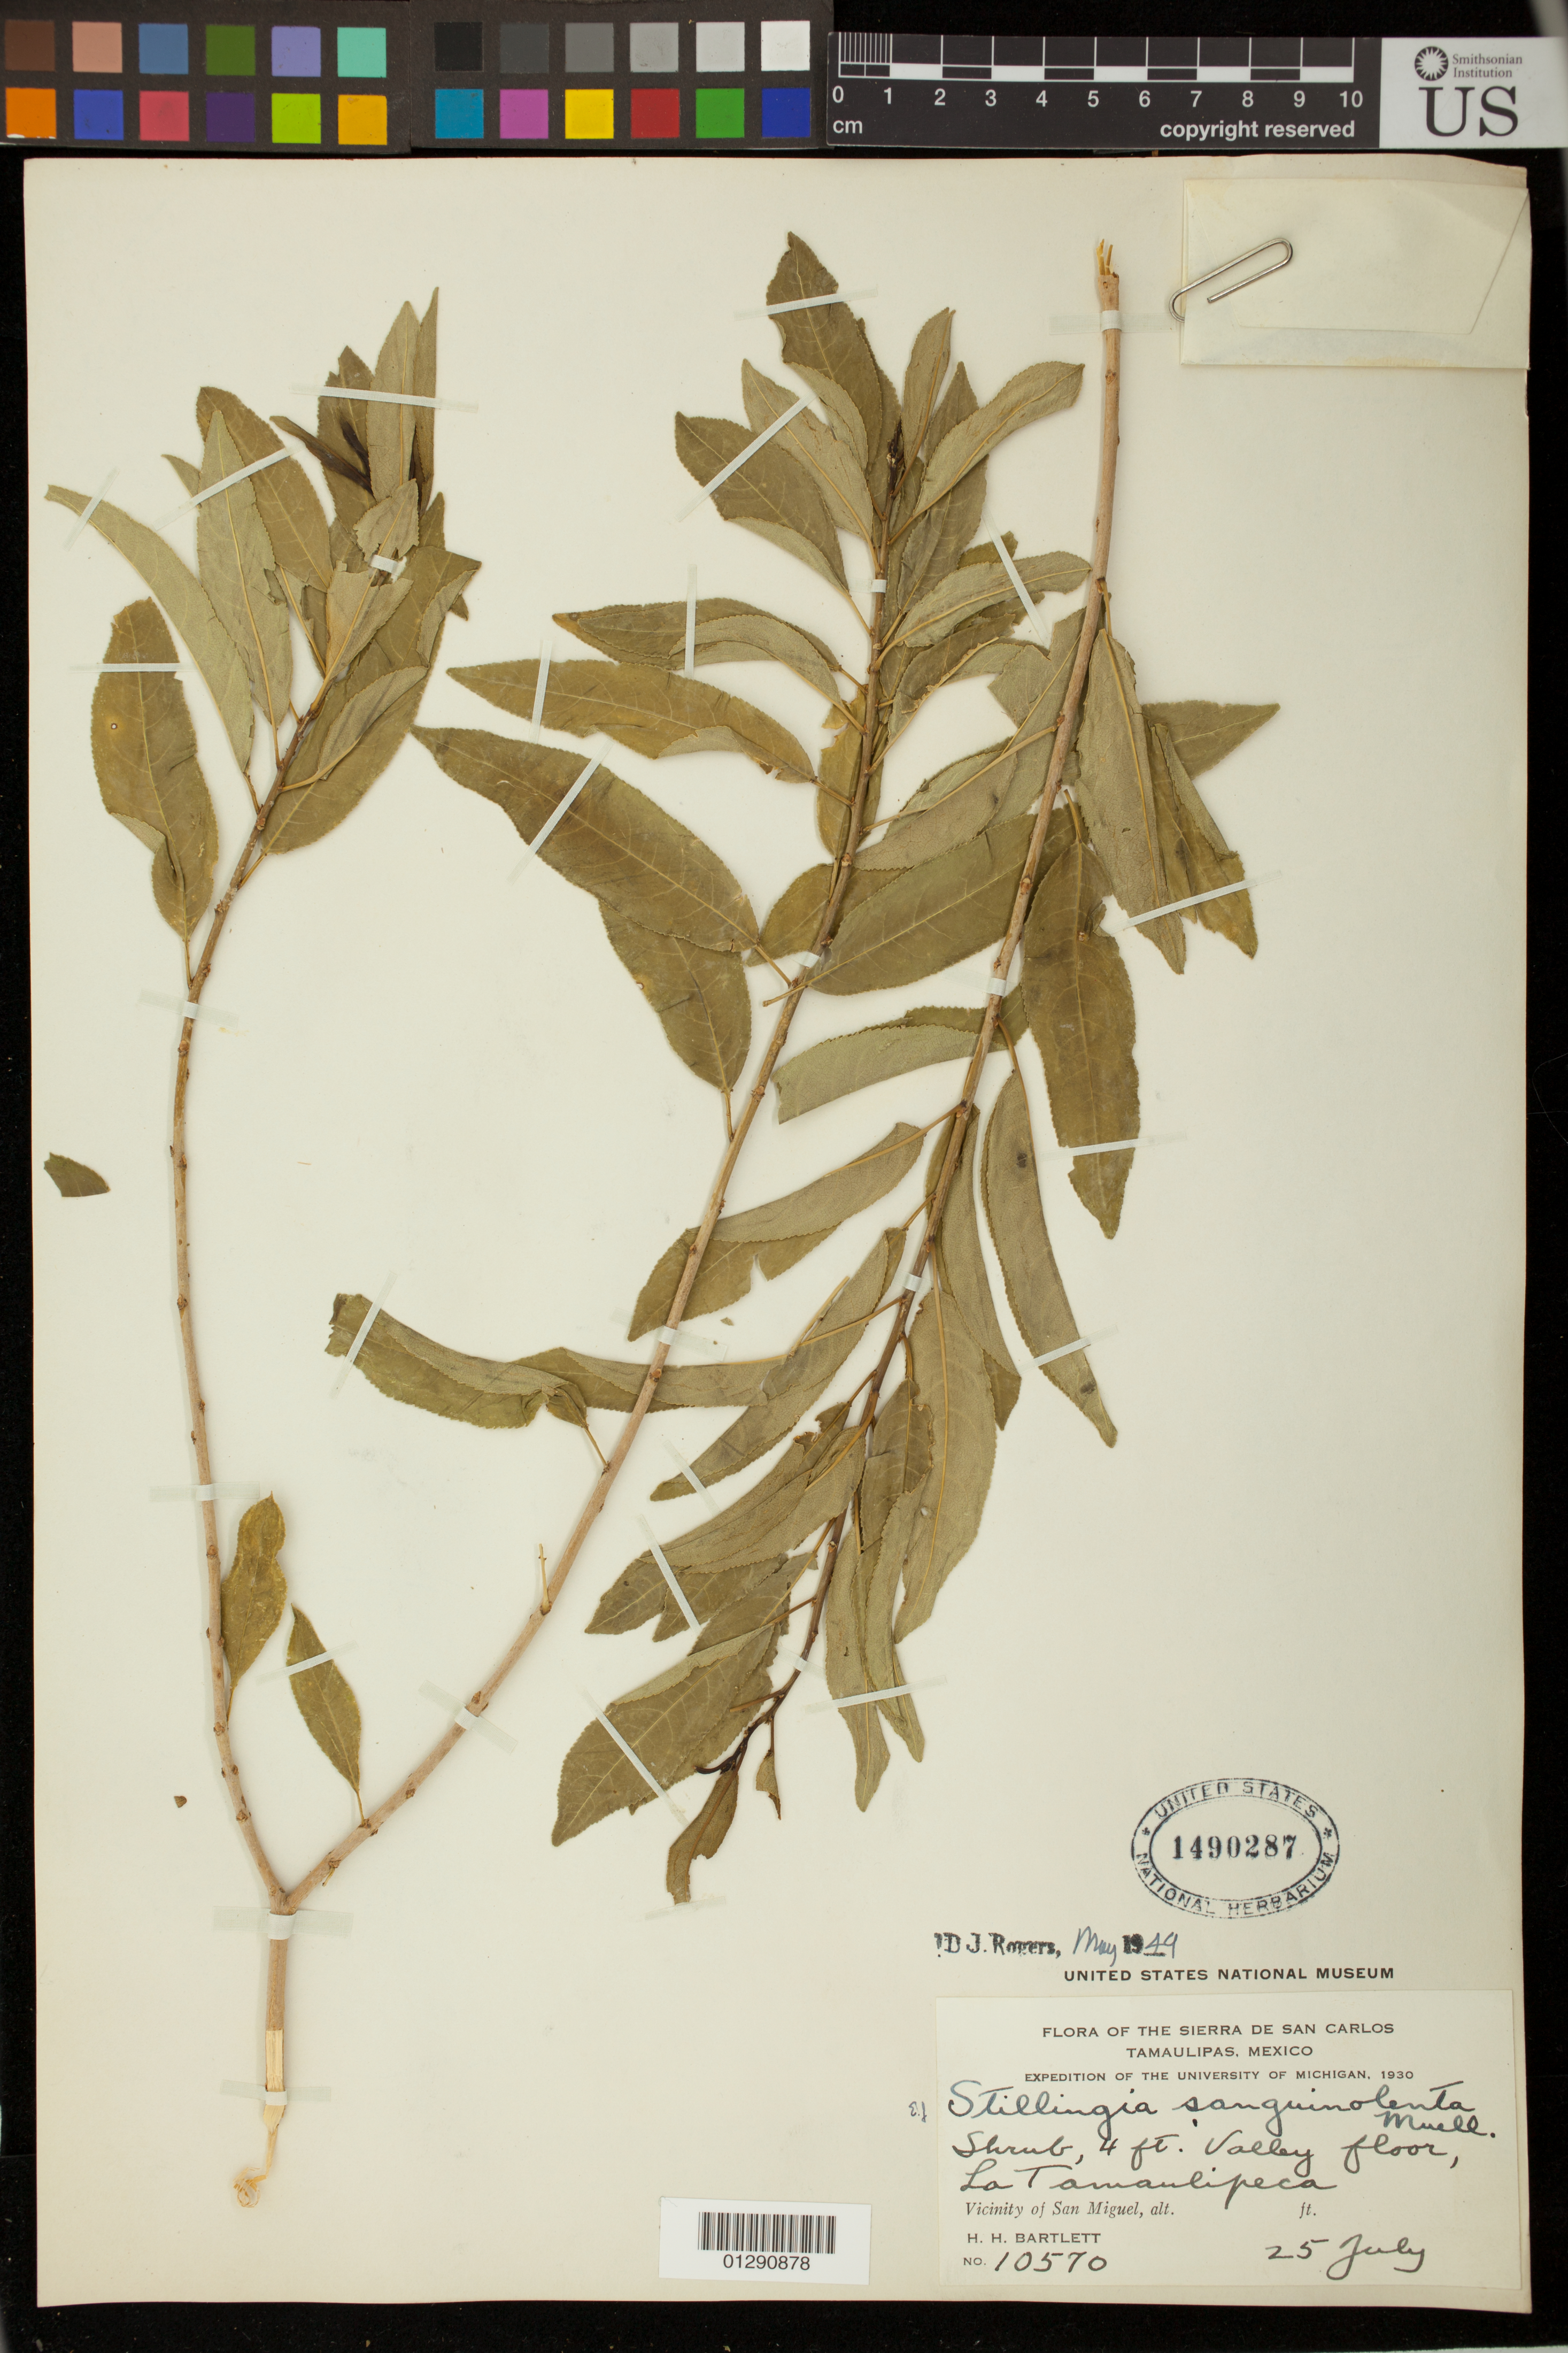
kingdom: Plantae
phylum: Tracheophyta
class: Magnoliopsida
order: Malpighiales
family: Euphorbiaceae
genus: Stillingia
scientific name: Stillingia sanguinolenta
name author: Müll. Arg.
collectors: H. H. Bartlett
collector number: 10570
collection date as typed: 25 Jul 1930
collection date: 1930-07-25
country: Mexico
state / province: Tamaulipas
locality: La Tamaulipeca, vicinity of San Miguel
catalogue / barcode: US 1490287